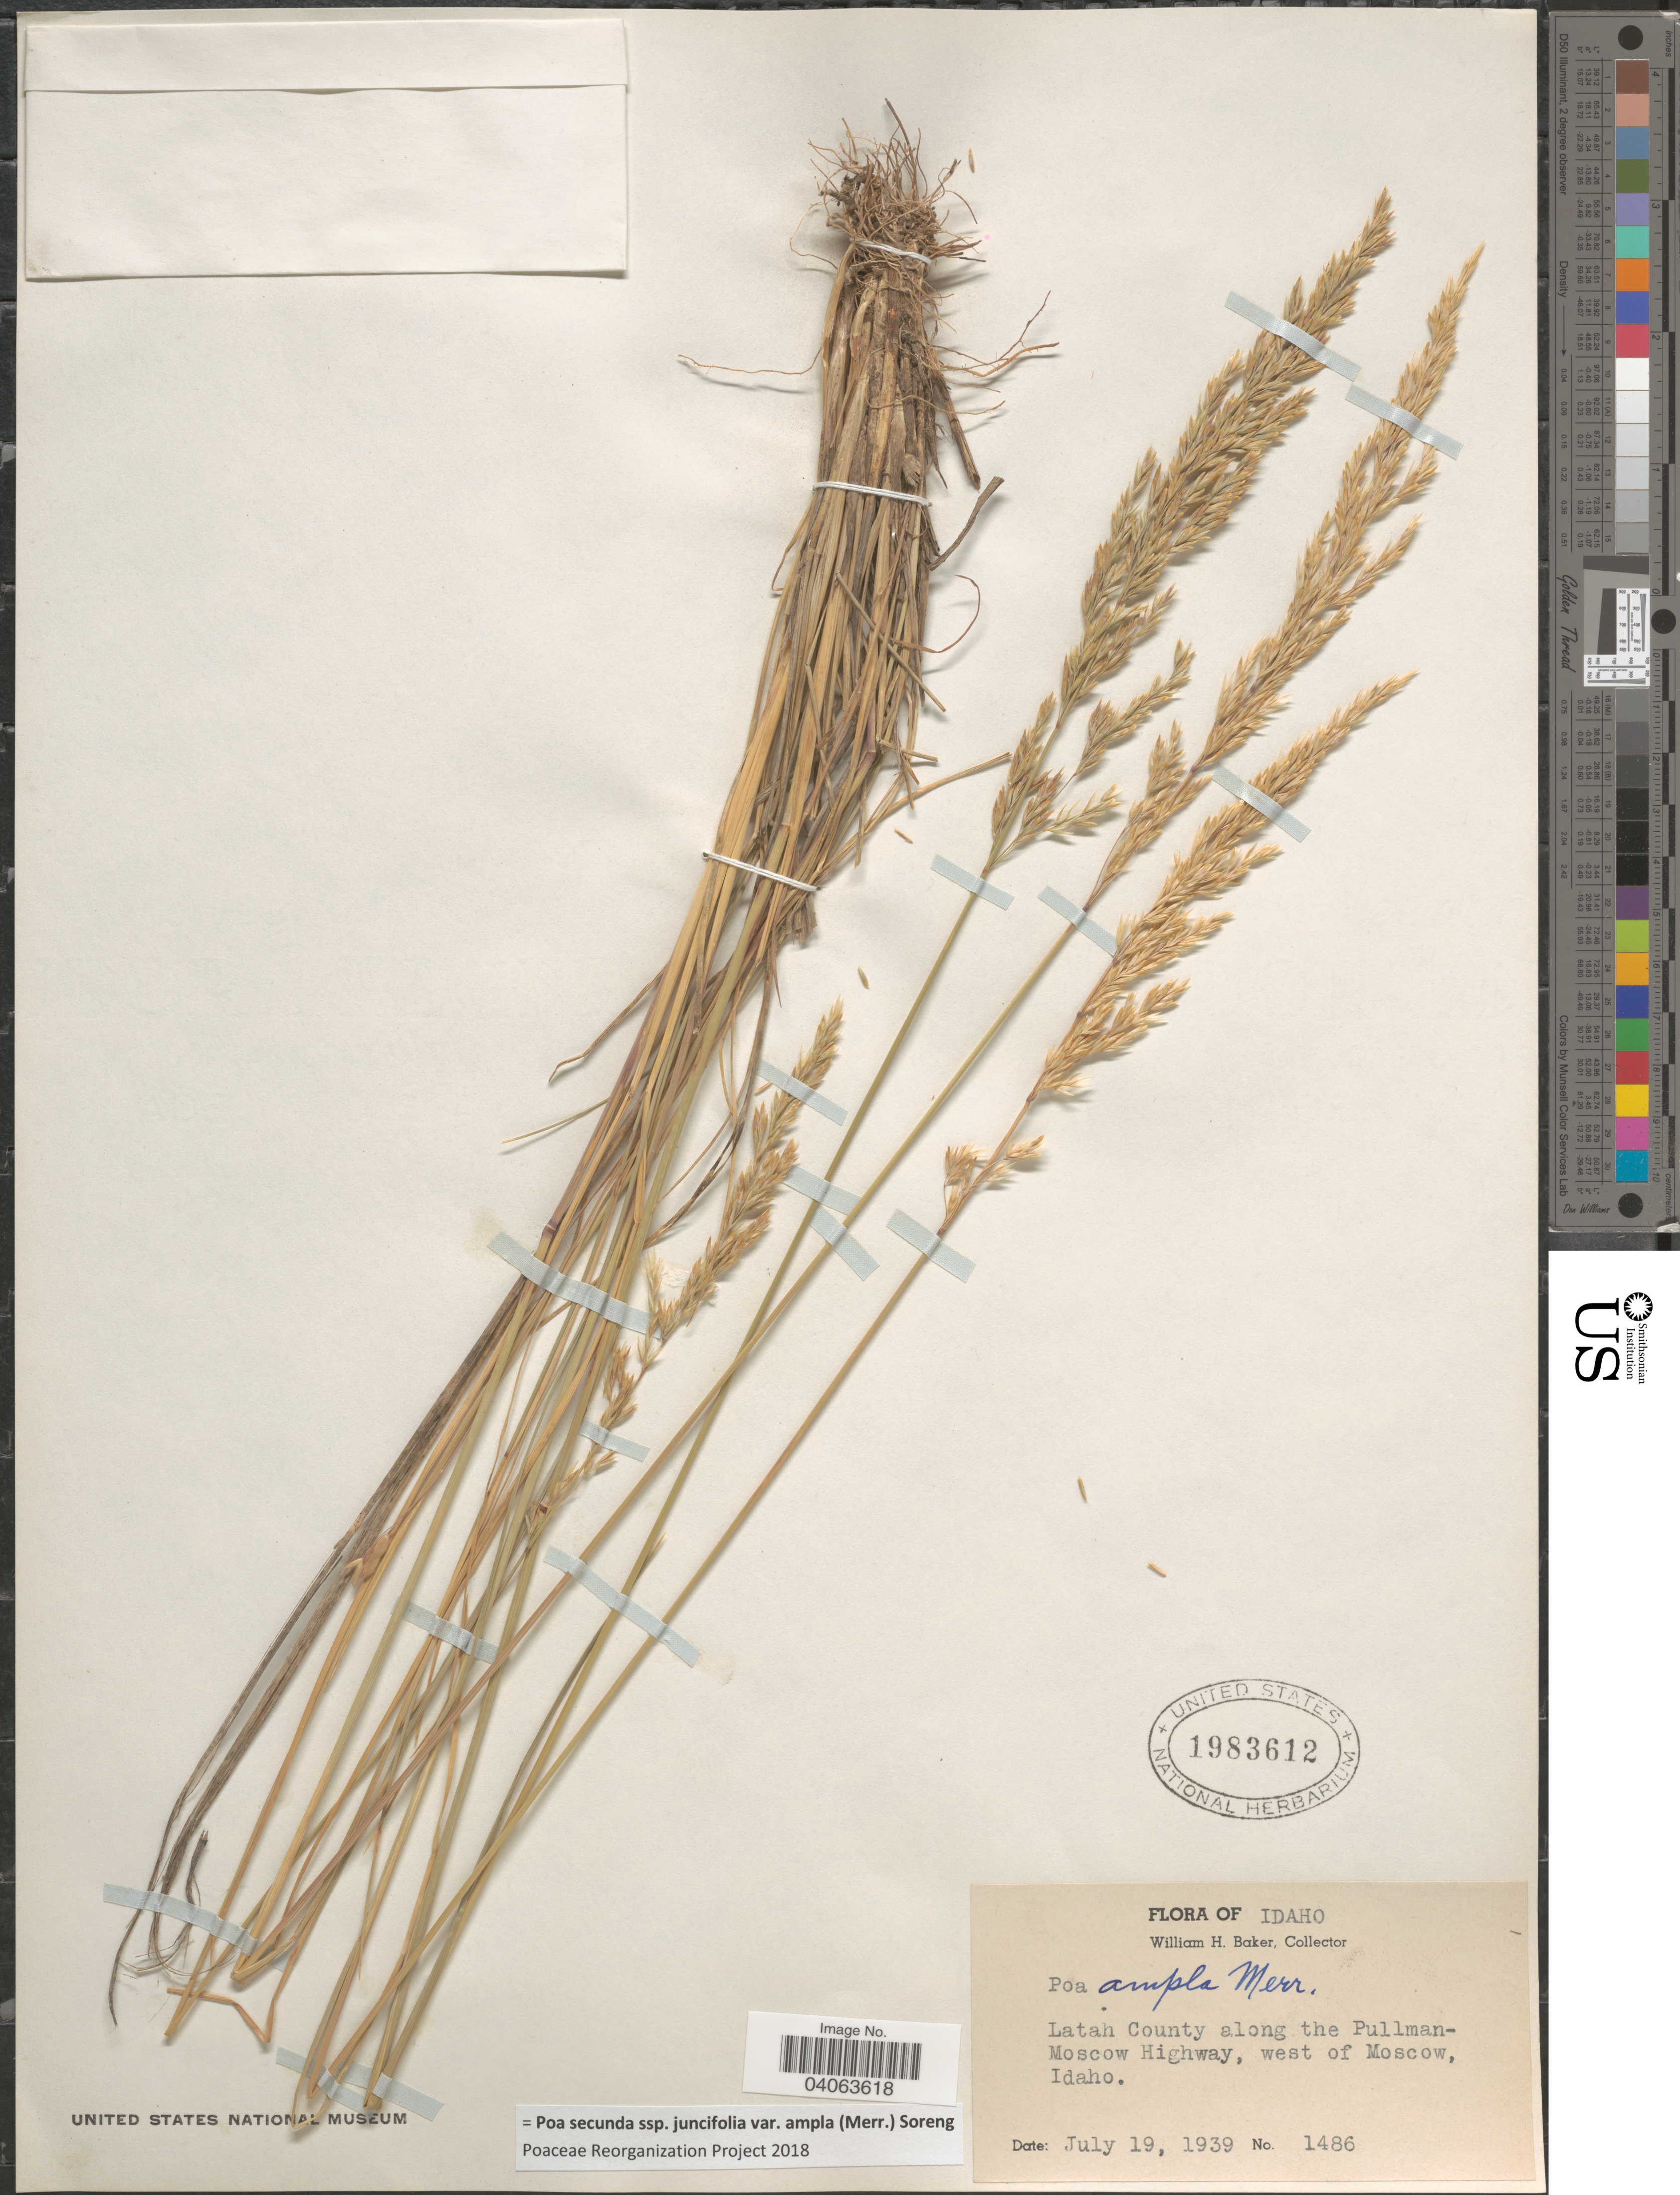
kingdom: Plantae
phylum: Tracheophyta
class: Liliopsida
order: Poales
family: Poaceae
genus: Poa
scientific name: Poa secunda subsp. juncifolia var. ampla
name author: (Merr.) Soreng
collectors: W. H. Baker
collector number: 1486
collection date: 1939-07-19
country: United States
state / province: Idaho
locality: Latah County along the Pullman-Moscow Highway, west of Moscow.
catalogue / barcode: US 1983612